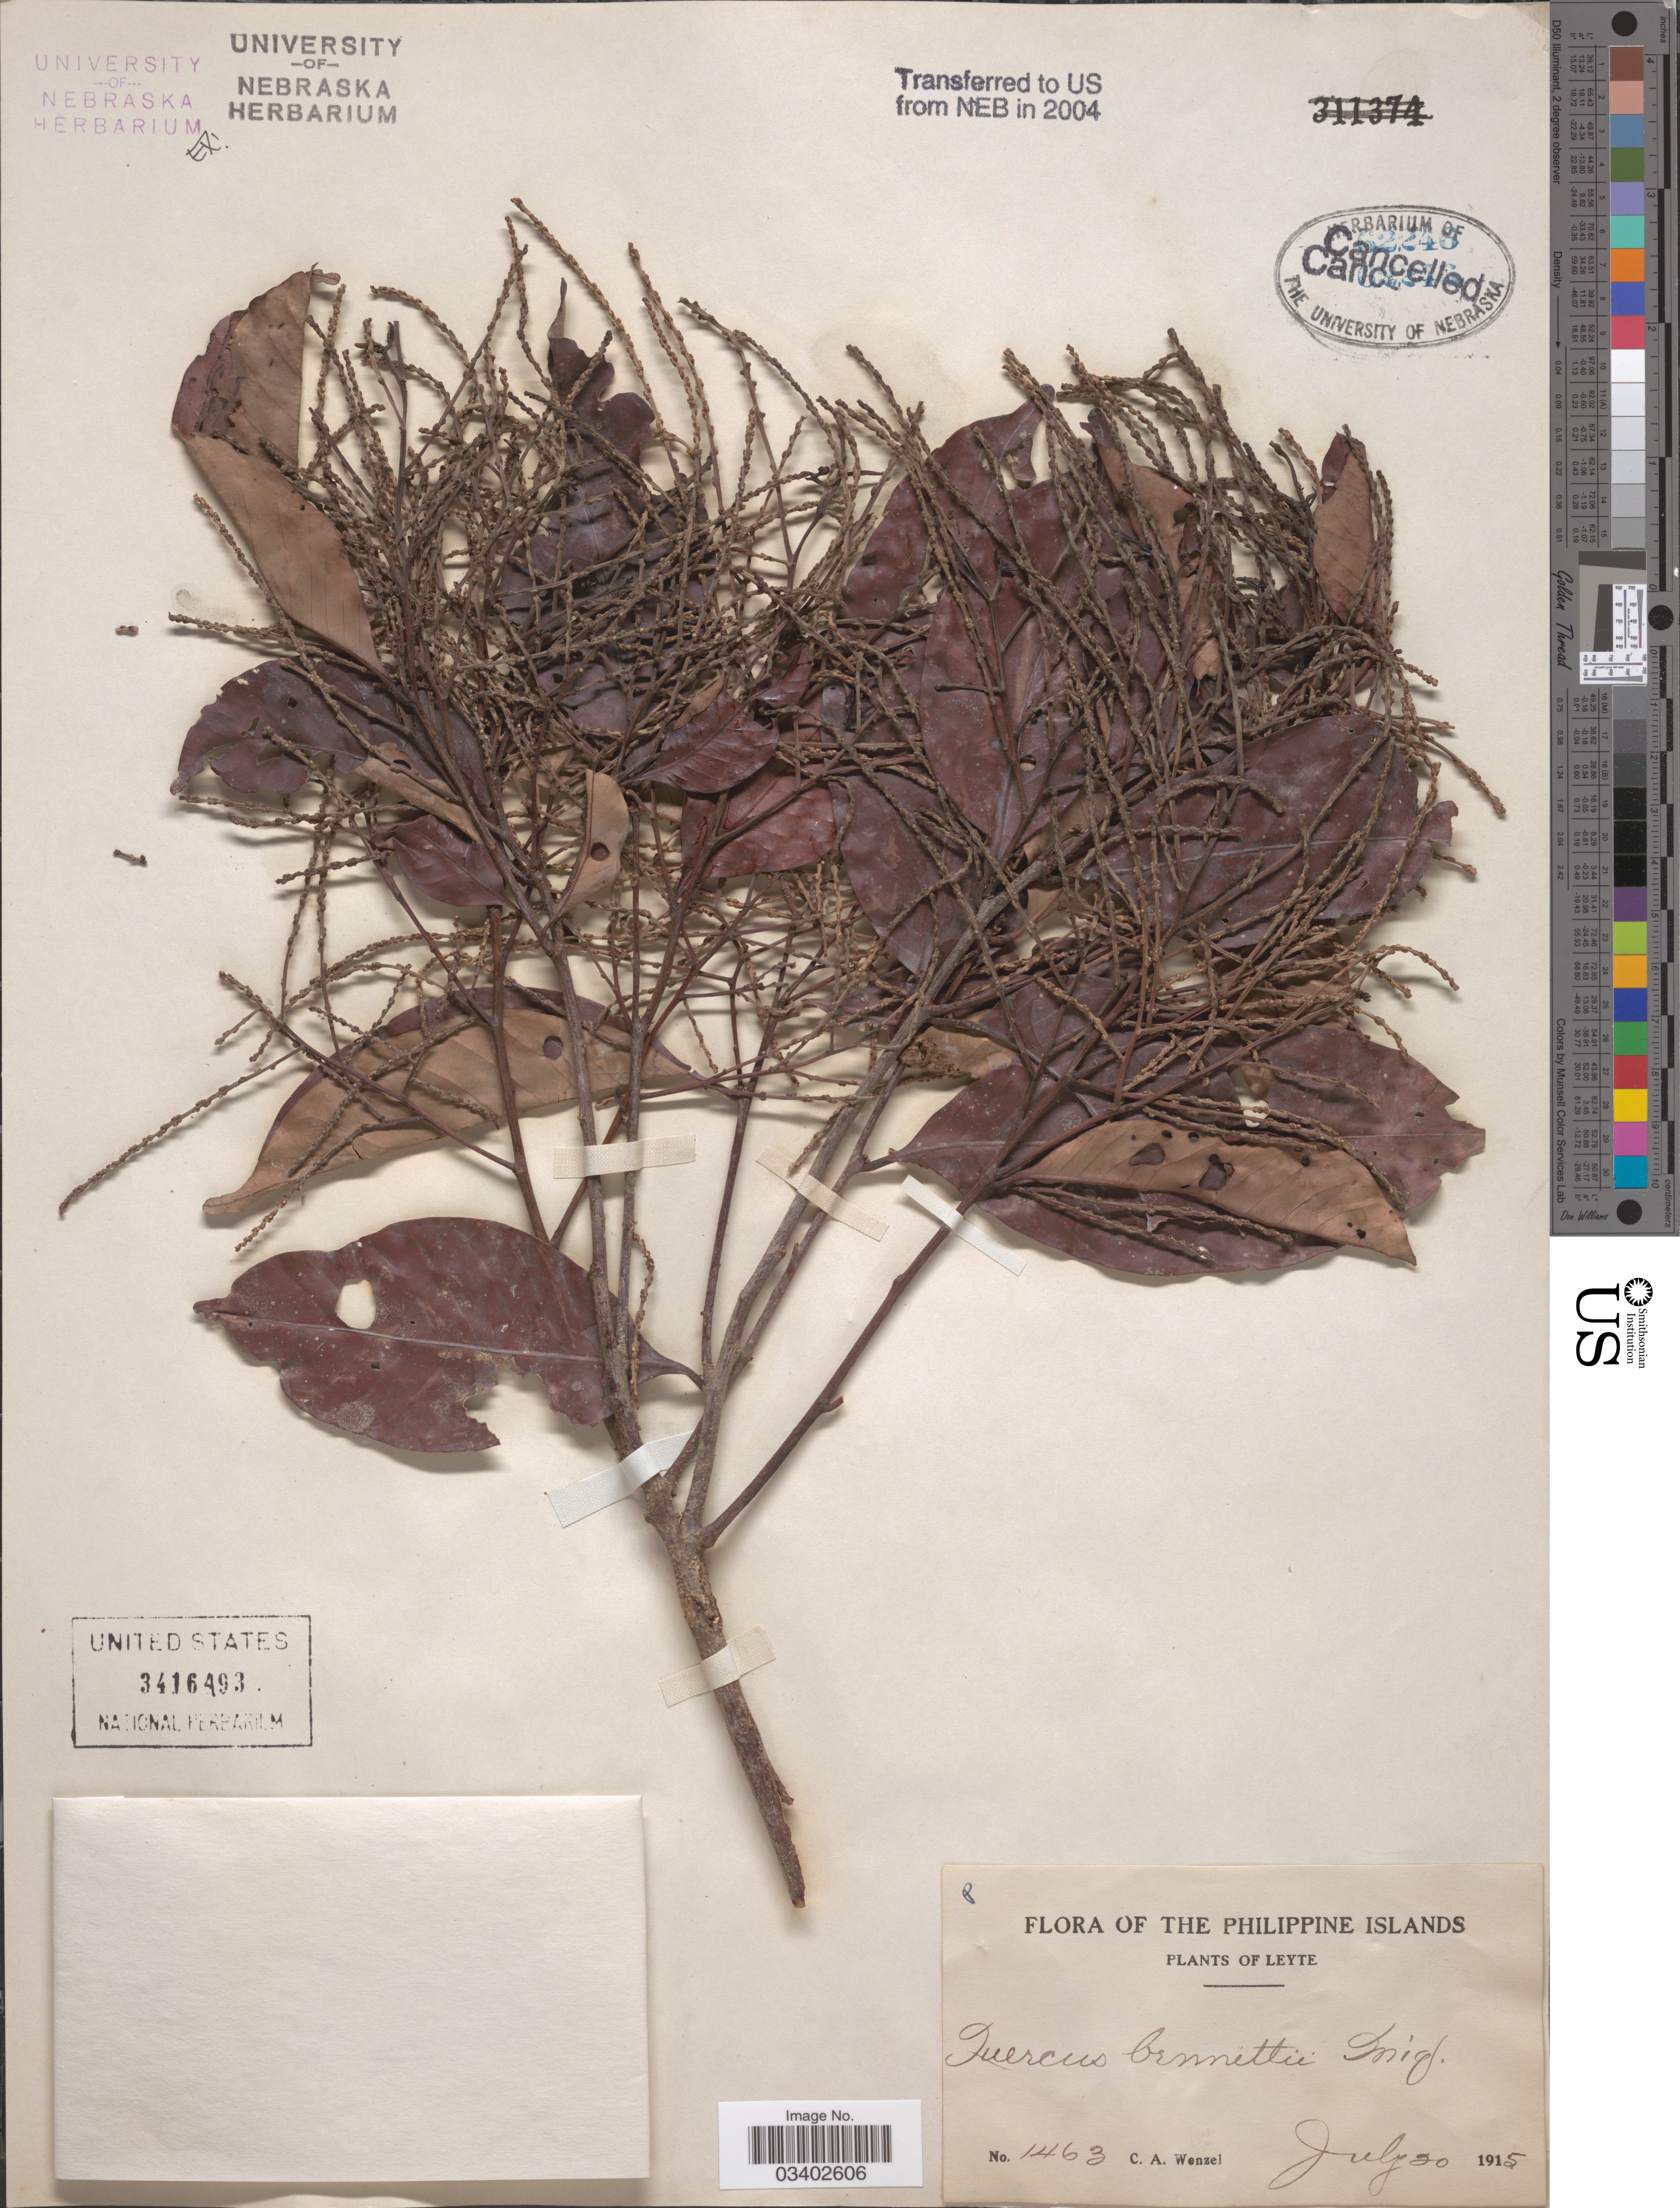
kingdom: Plantae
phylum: Tracheophyta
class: Magnoliopsida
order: Fagales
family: Fagaceae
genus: Lithocarpus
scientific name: Lithocarpus bennettii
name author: (Miq.) Rehder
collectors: C. Wenzel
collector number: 1463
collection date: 1915-07-20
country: Philippines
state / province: Eastern Visayas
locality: Leyte.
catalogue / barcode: US 3416493